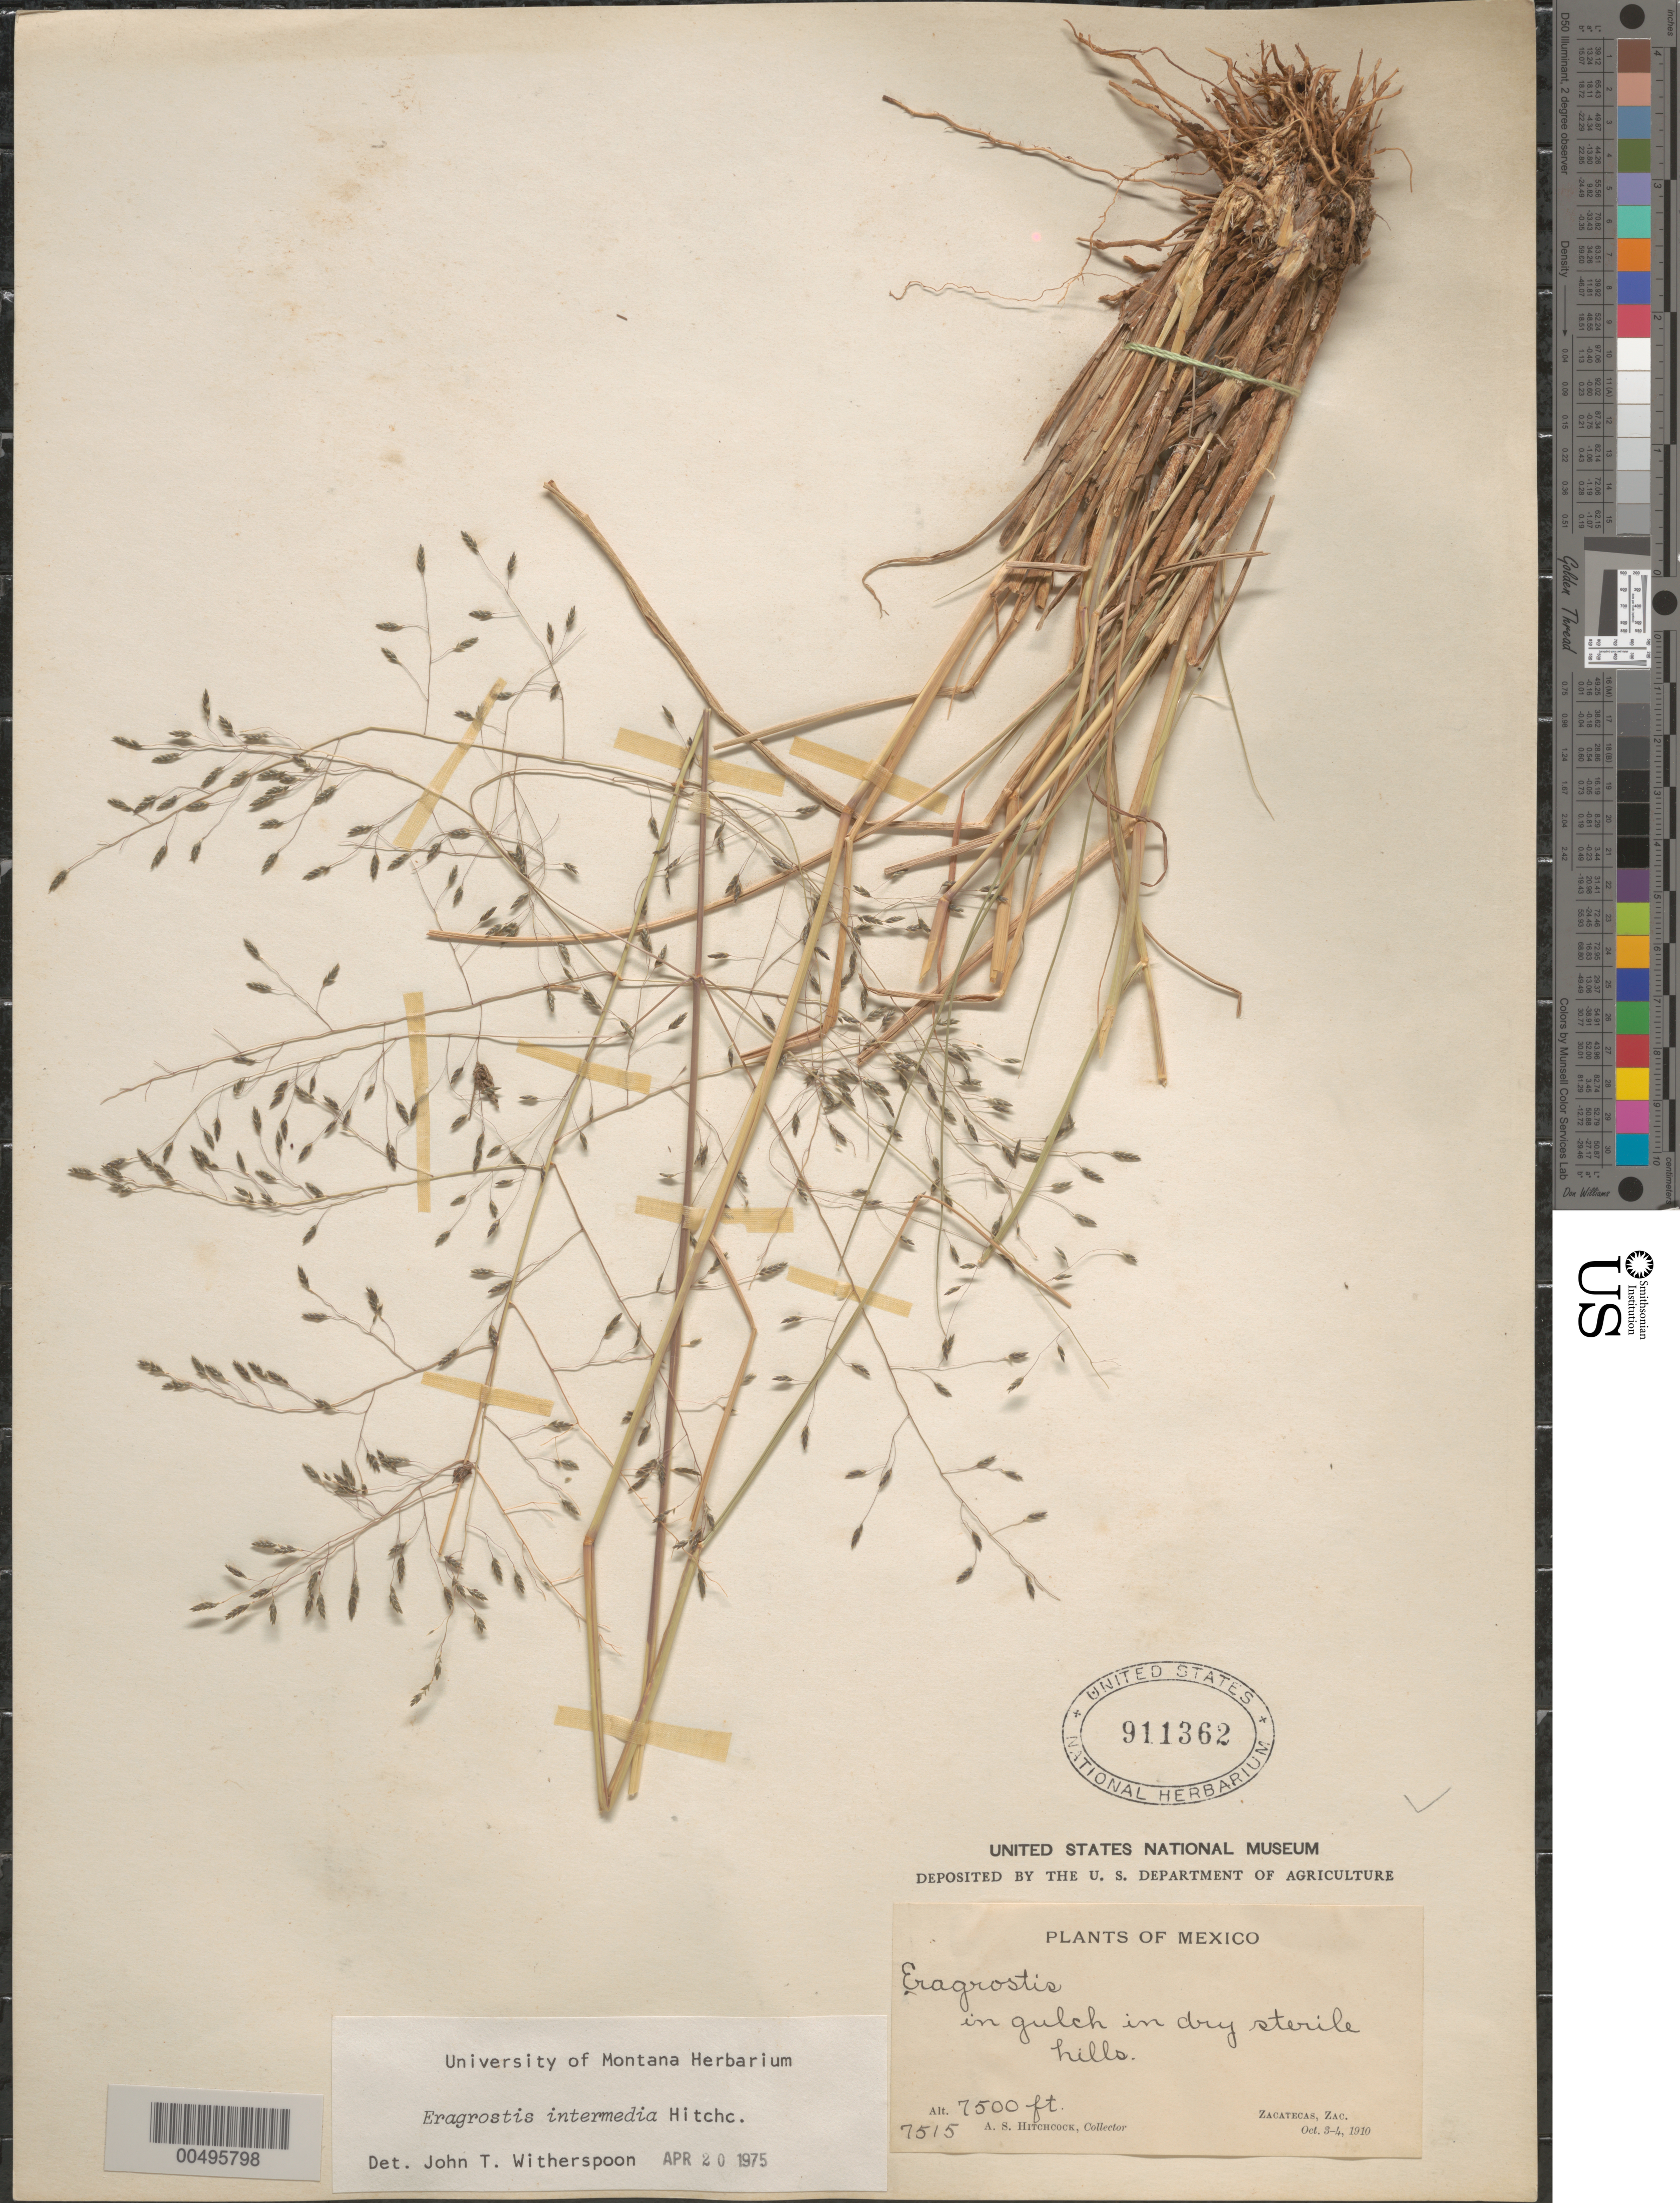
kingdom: Plantae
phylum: Tracheophyta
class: Liliopsida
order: Poales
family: Poaceae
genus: Eragrostis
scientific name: Eragrostis intermedia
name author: Hitchc.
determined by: Witherspoon, John T.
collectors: A. S. Hitchcock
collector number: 7515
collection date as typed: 3 Oct 1910 to 4 Oct 1910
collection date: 1910-10-03/1910-10-04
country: Mexico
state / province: Zacatecas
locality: Zacatecas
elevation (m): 2286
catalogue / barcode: US 911362